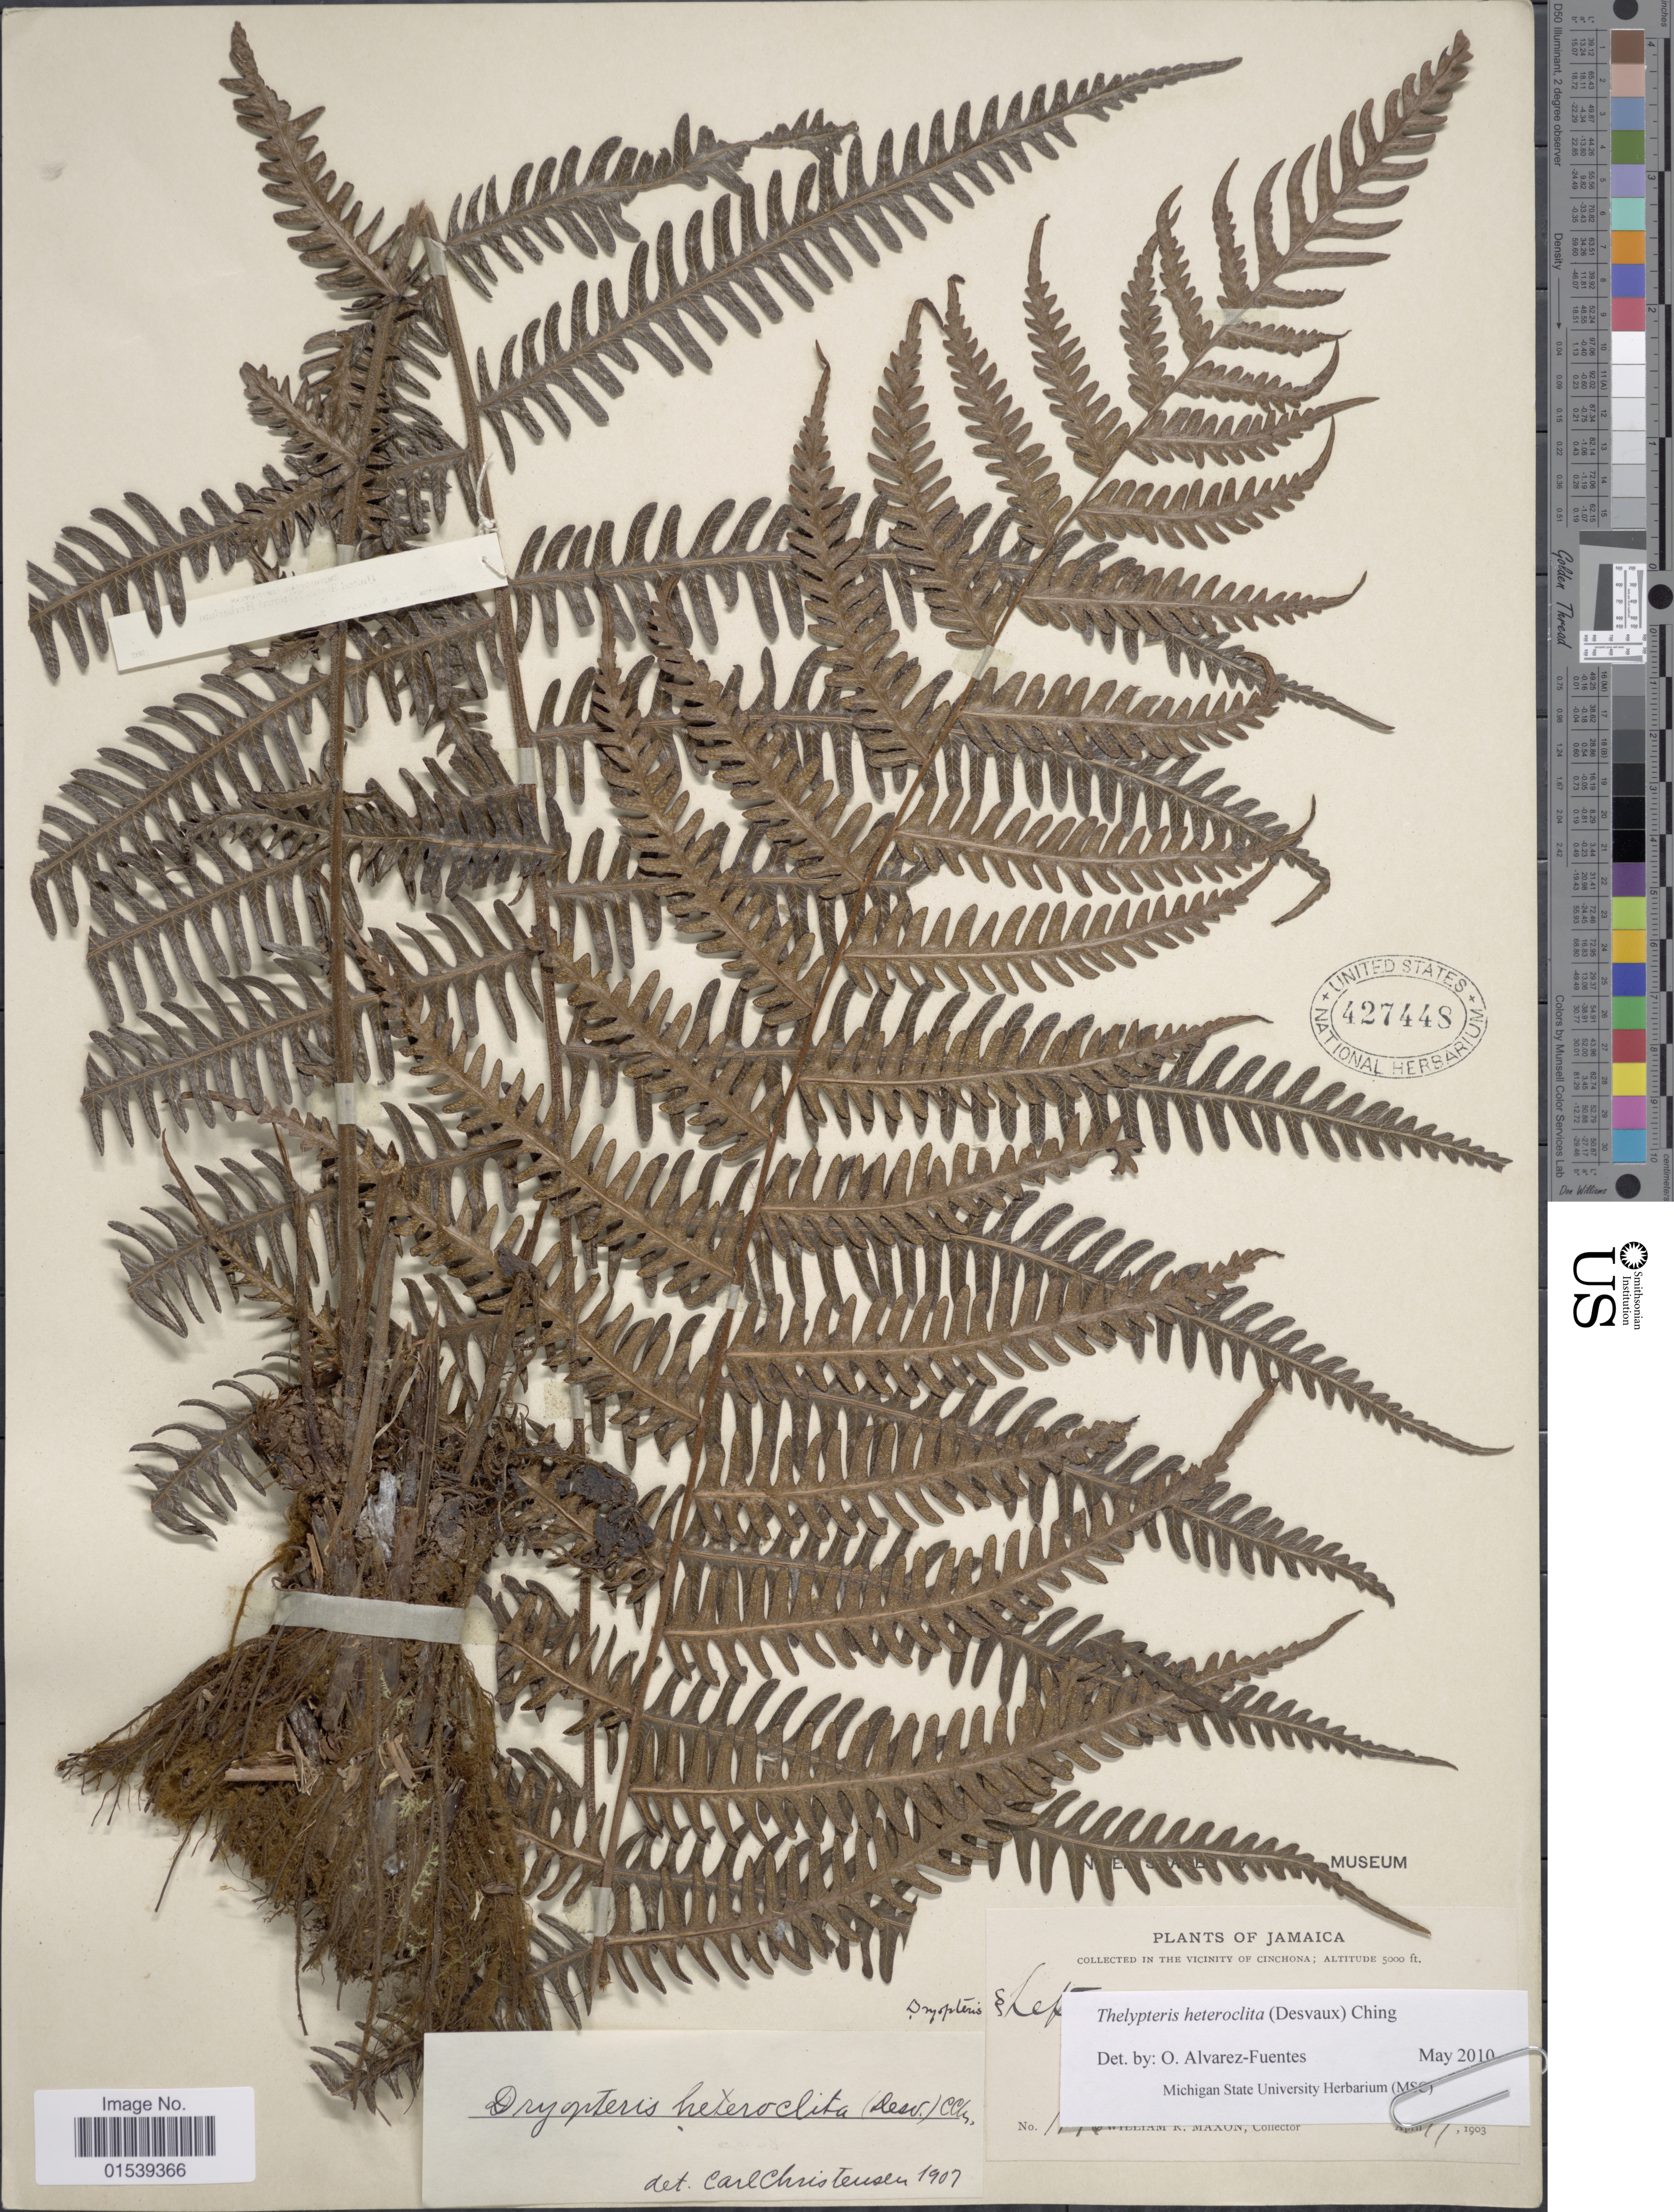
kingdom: Plantae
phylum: Tracheophyta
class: Polypodiopsida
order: Polypodiales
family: Thelypteridaceae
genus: Amauropelta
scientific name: Amauropelta heteroclita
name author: (Desv.) Pic. Serm.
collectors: W. R. Maxon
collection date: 1903-04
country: Jamaica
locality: Vicinity of Cinchona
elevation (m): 1524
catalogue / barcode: US 427448